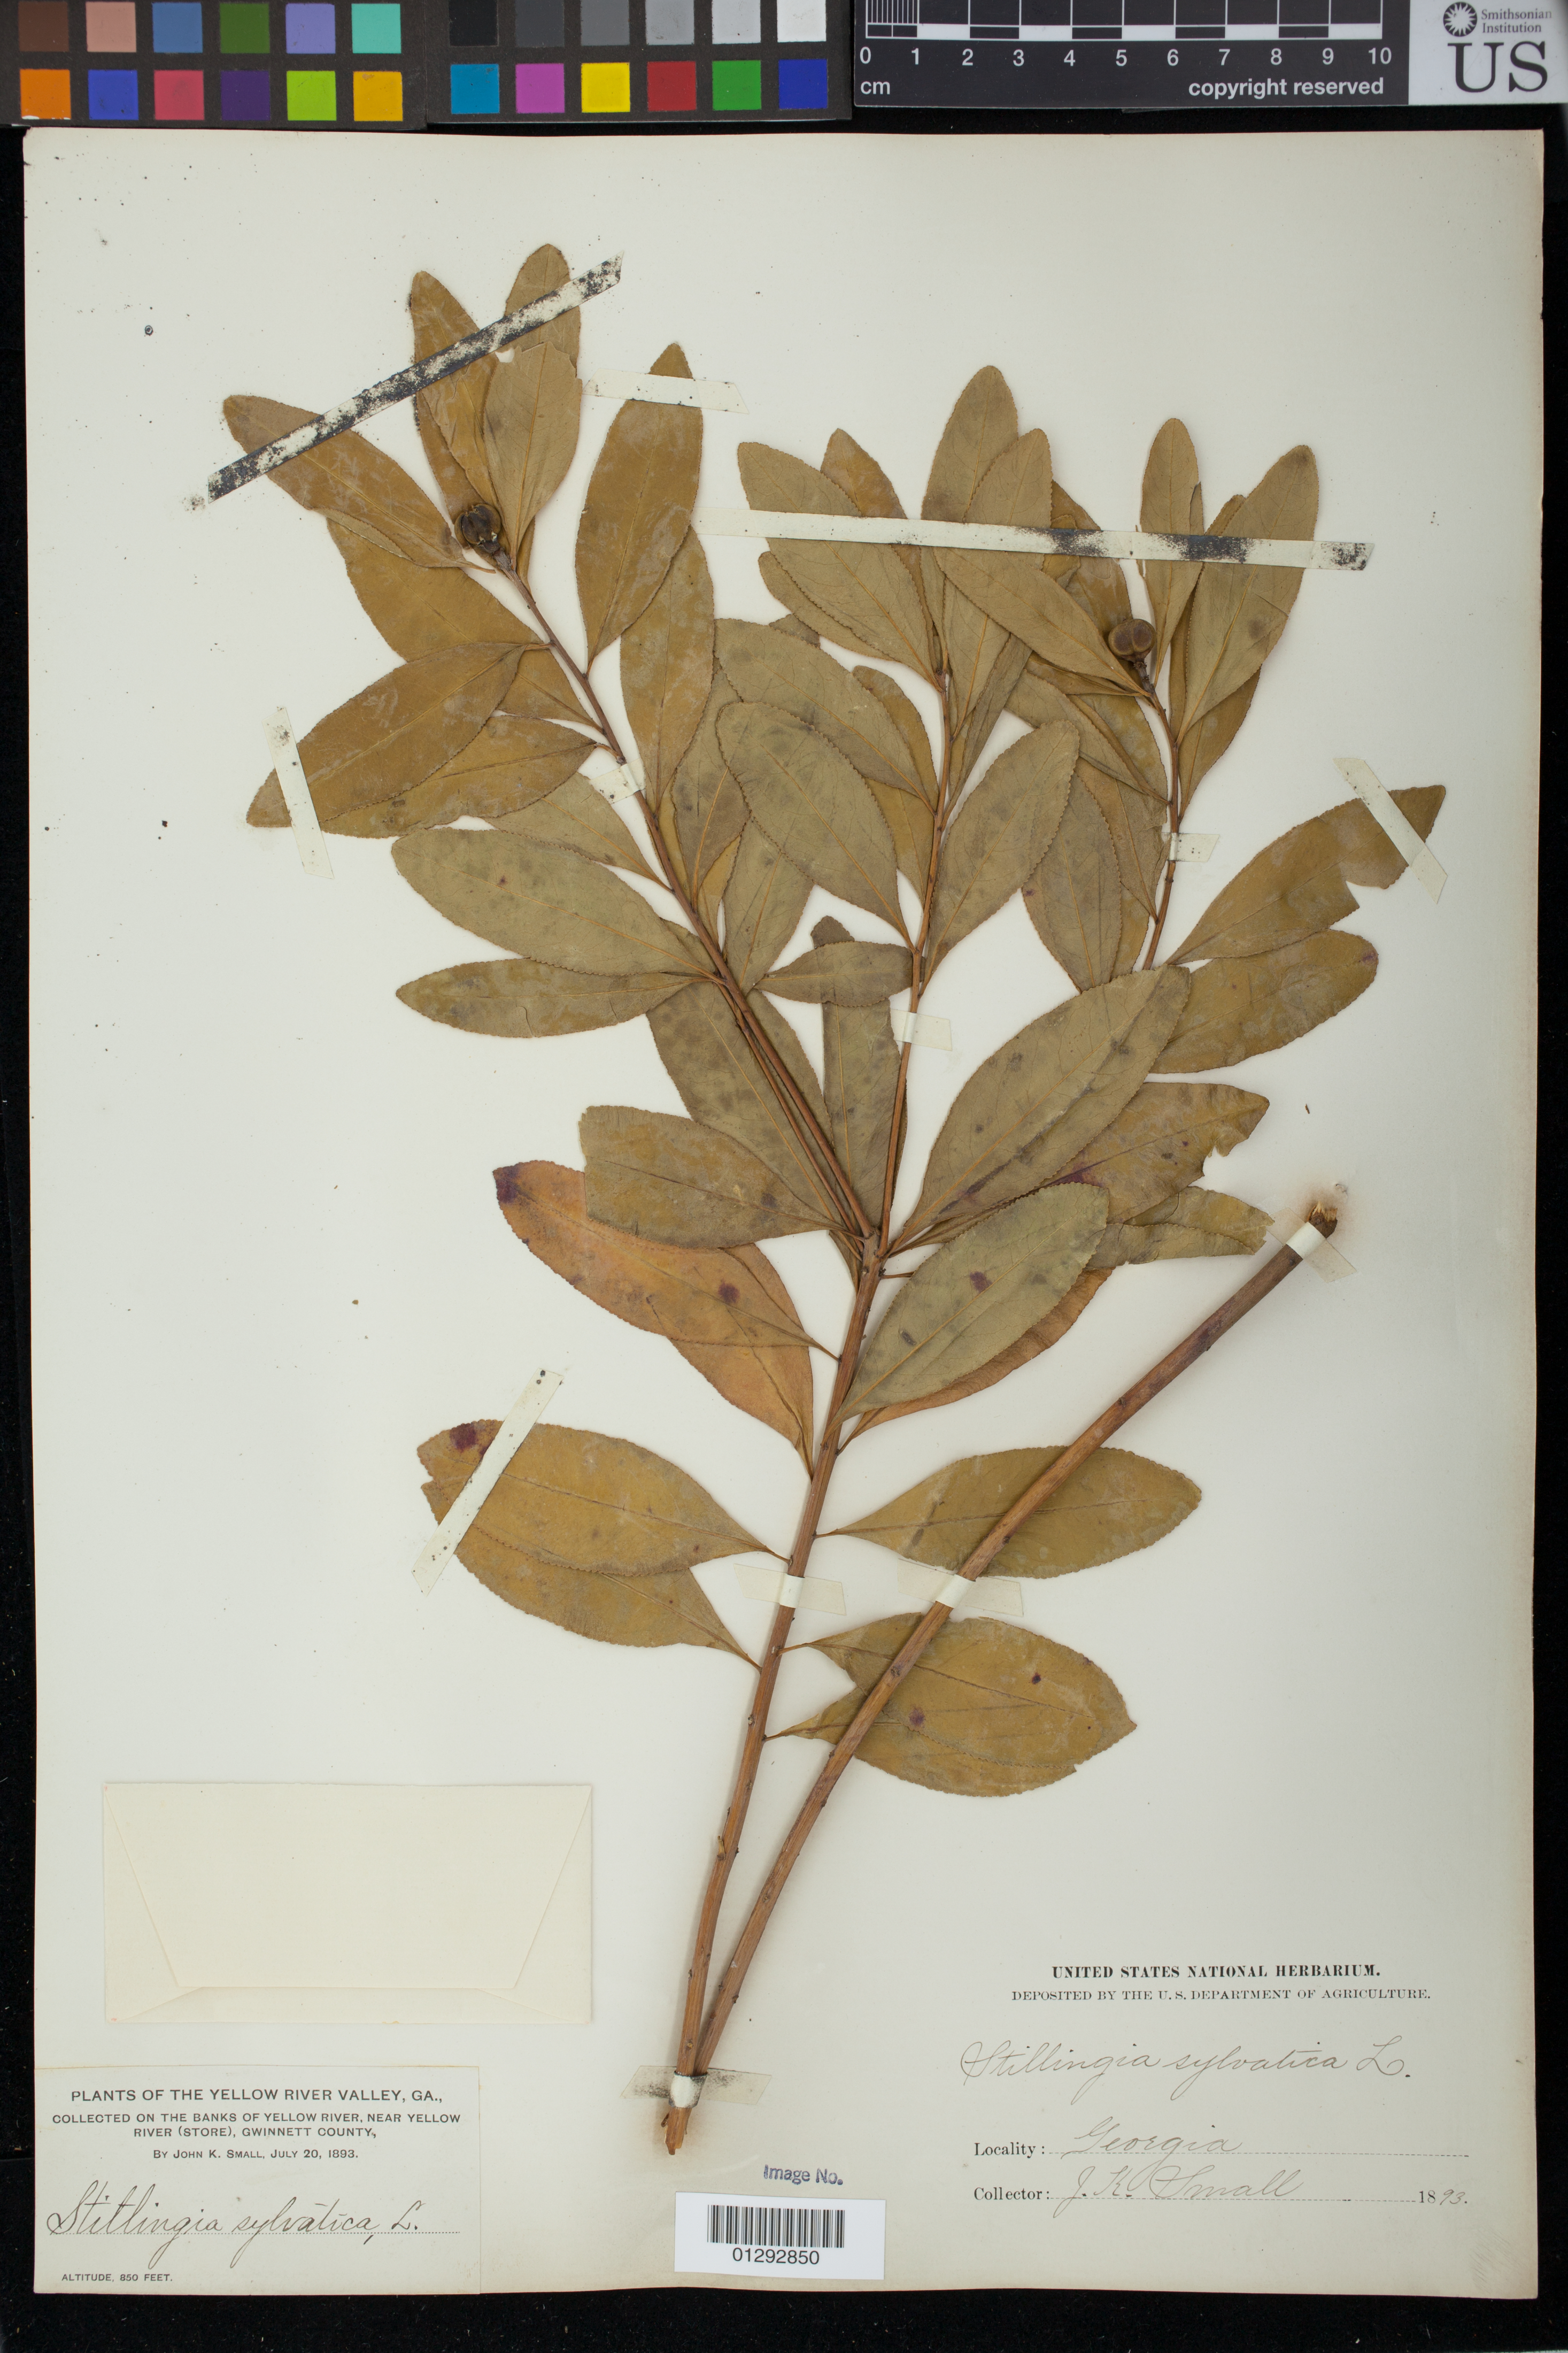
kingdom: Plantae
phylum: Tracheophyta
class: Magnoliopsida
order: Malpighiales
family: Euphorbiaceae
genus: Stillingia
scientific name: Stillingia sylvatica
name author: L.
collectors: J. K. Small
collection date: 1893-07-20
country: United States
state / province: Georgia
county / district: Gwinnett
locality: on the Banks of Yellow River, near Yellow River (Store)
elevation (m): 259